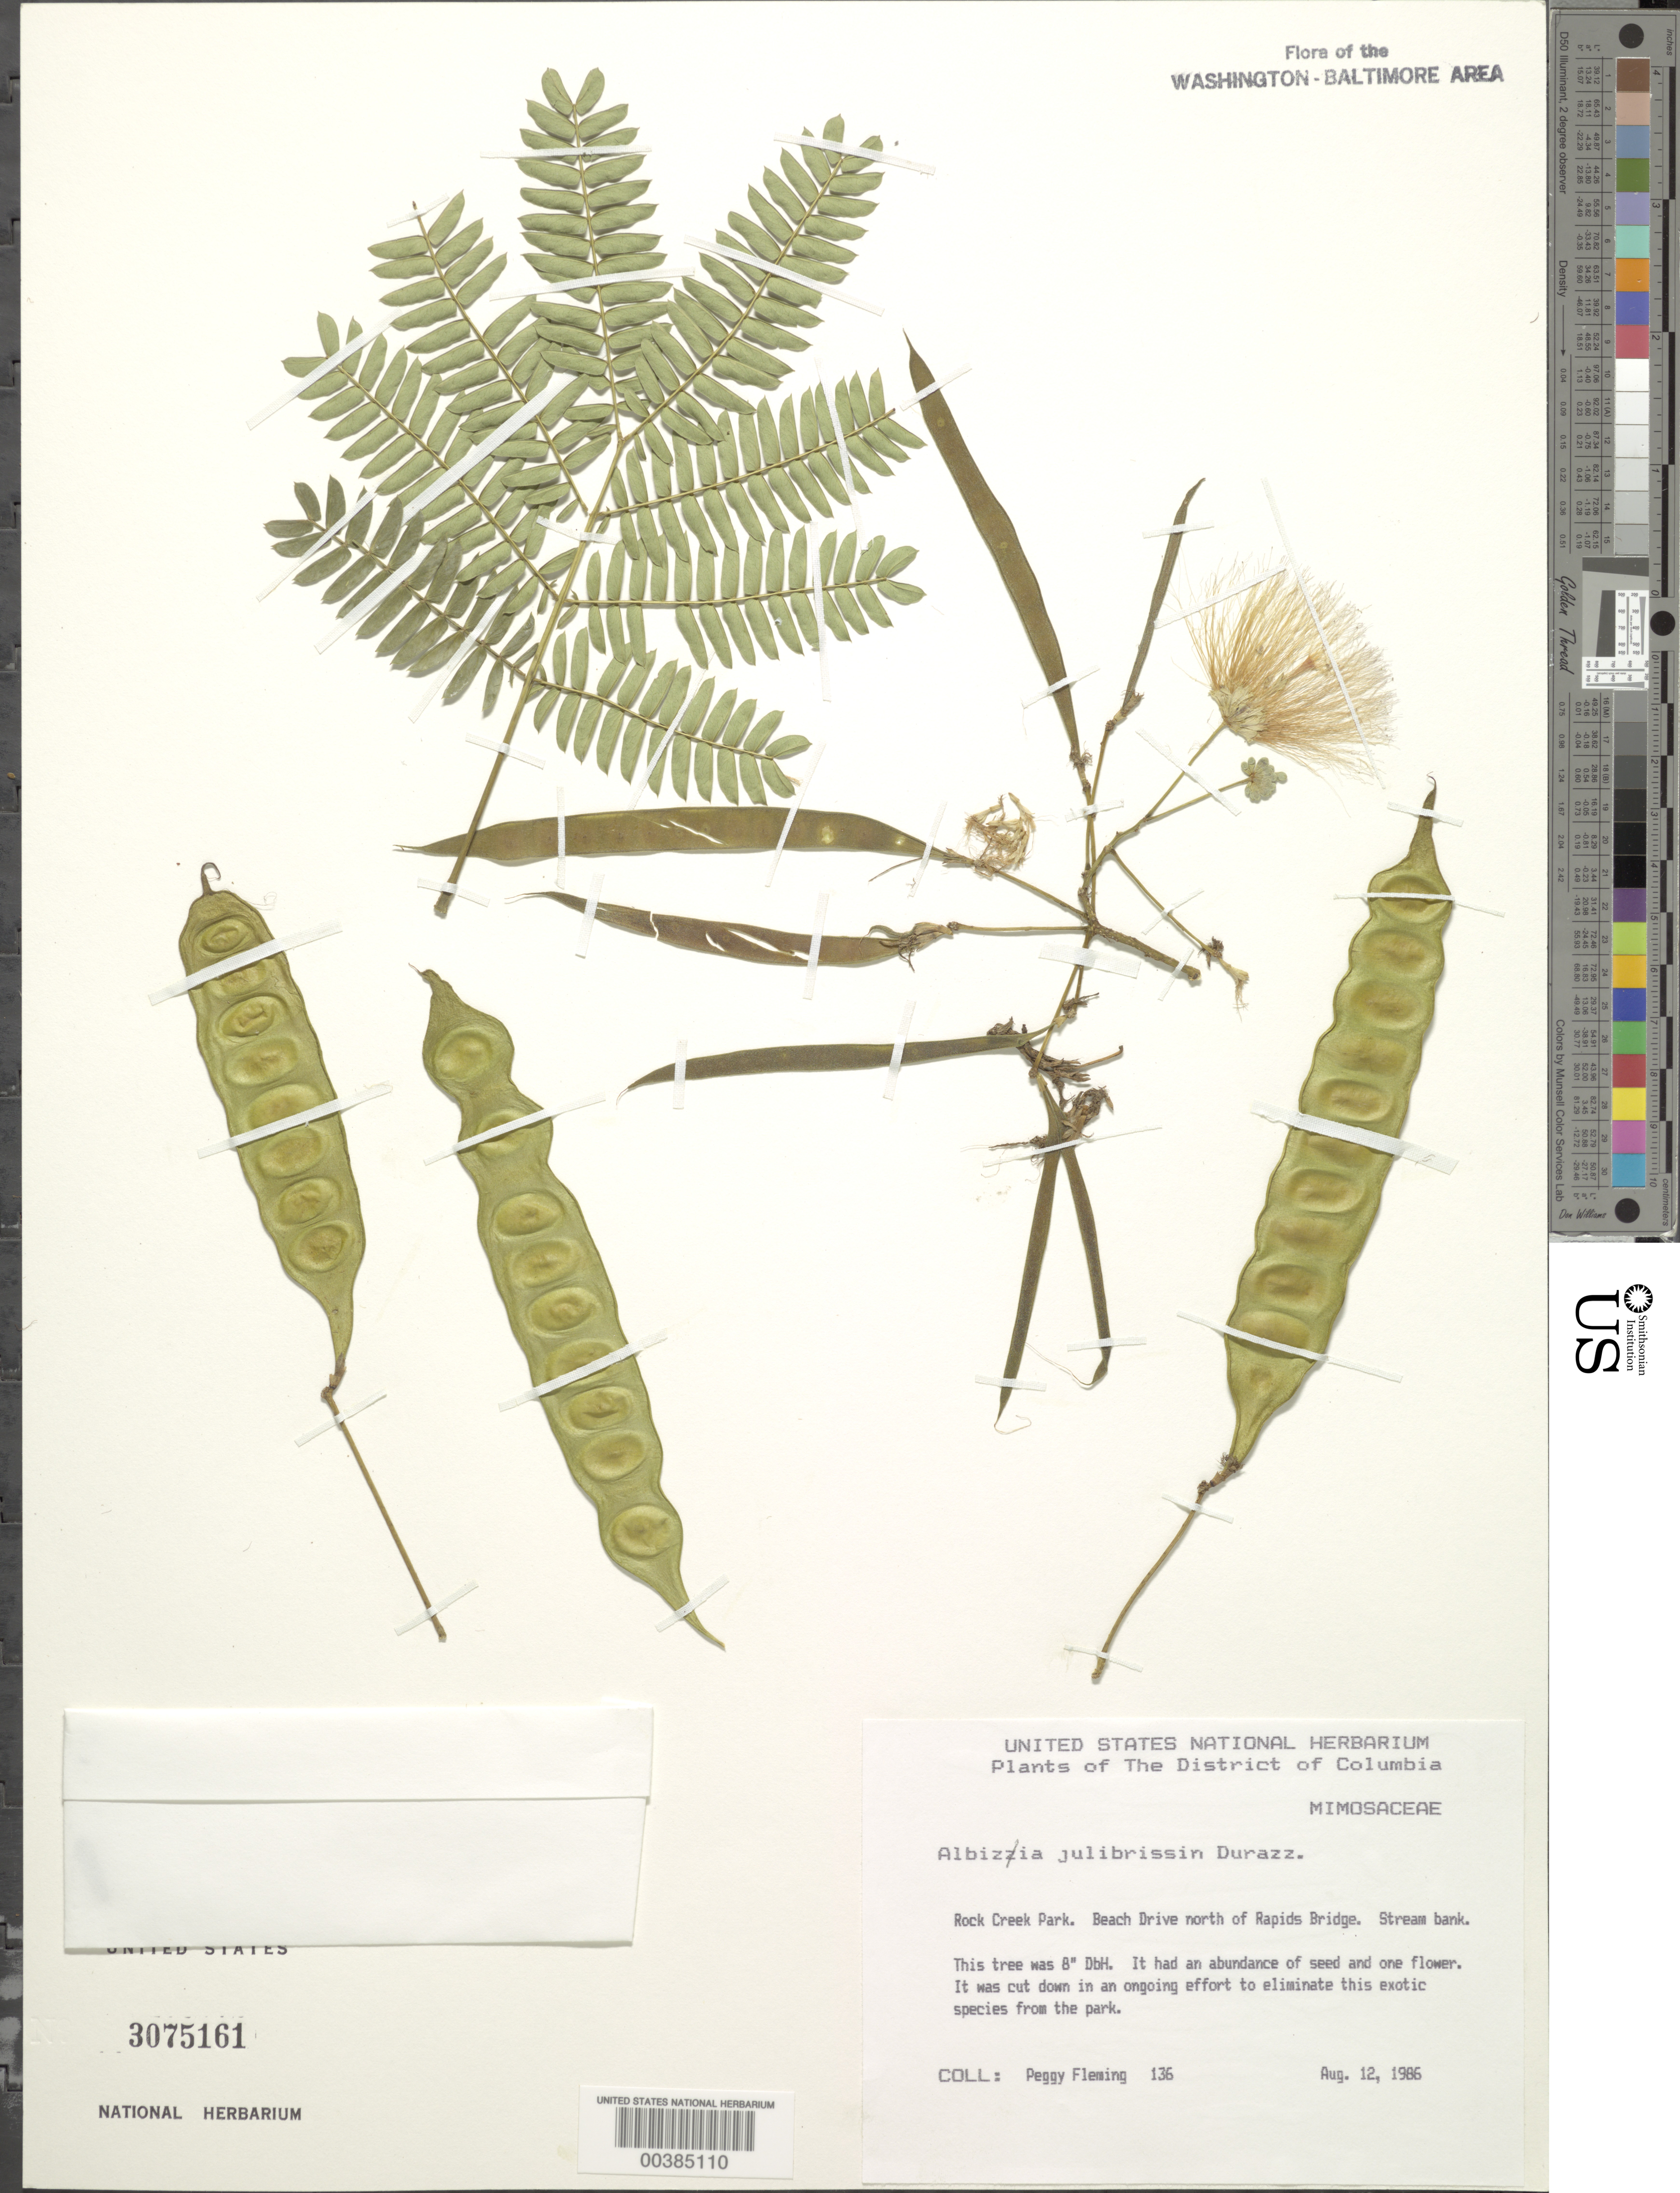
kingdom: Plantae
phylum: Tracheophyta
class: Magnoliopsida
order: Fabales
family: Fabaceae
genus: Albizia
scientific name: Albizia julibrissin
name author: Durazz.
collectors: P. Fleming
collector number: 136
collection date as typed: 12 Aug 1986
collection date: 1986-08-12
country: United States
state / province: District of Columbia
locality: Rock Creek Park, Beach Drive N of Rapids Bridge Rock Creek Park and vicinity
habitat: Stream bank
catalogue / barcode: US 3075161